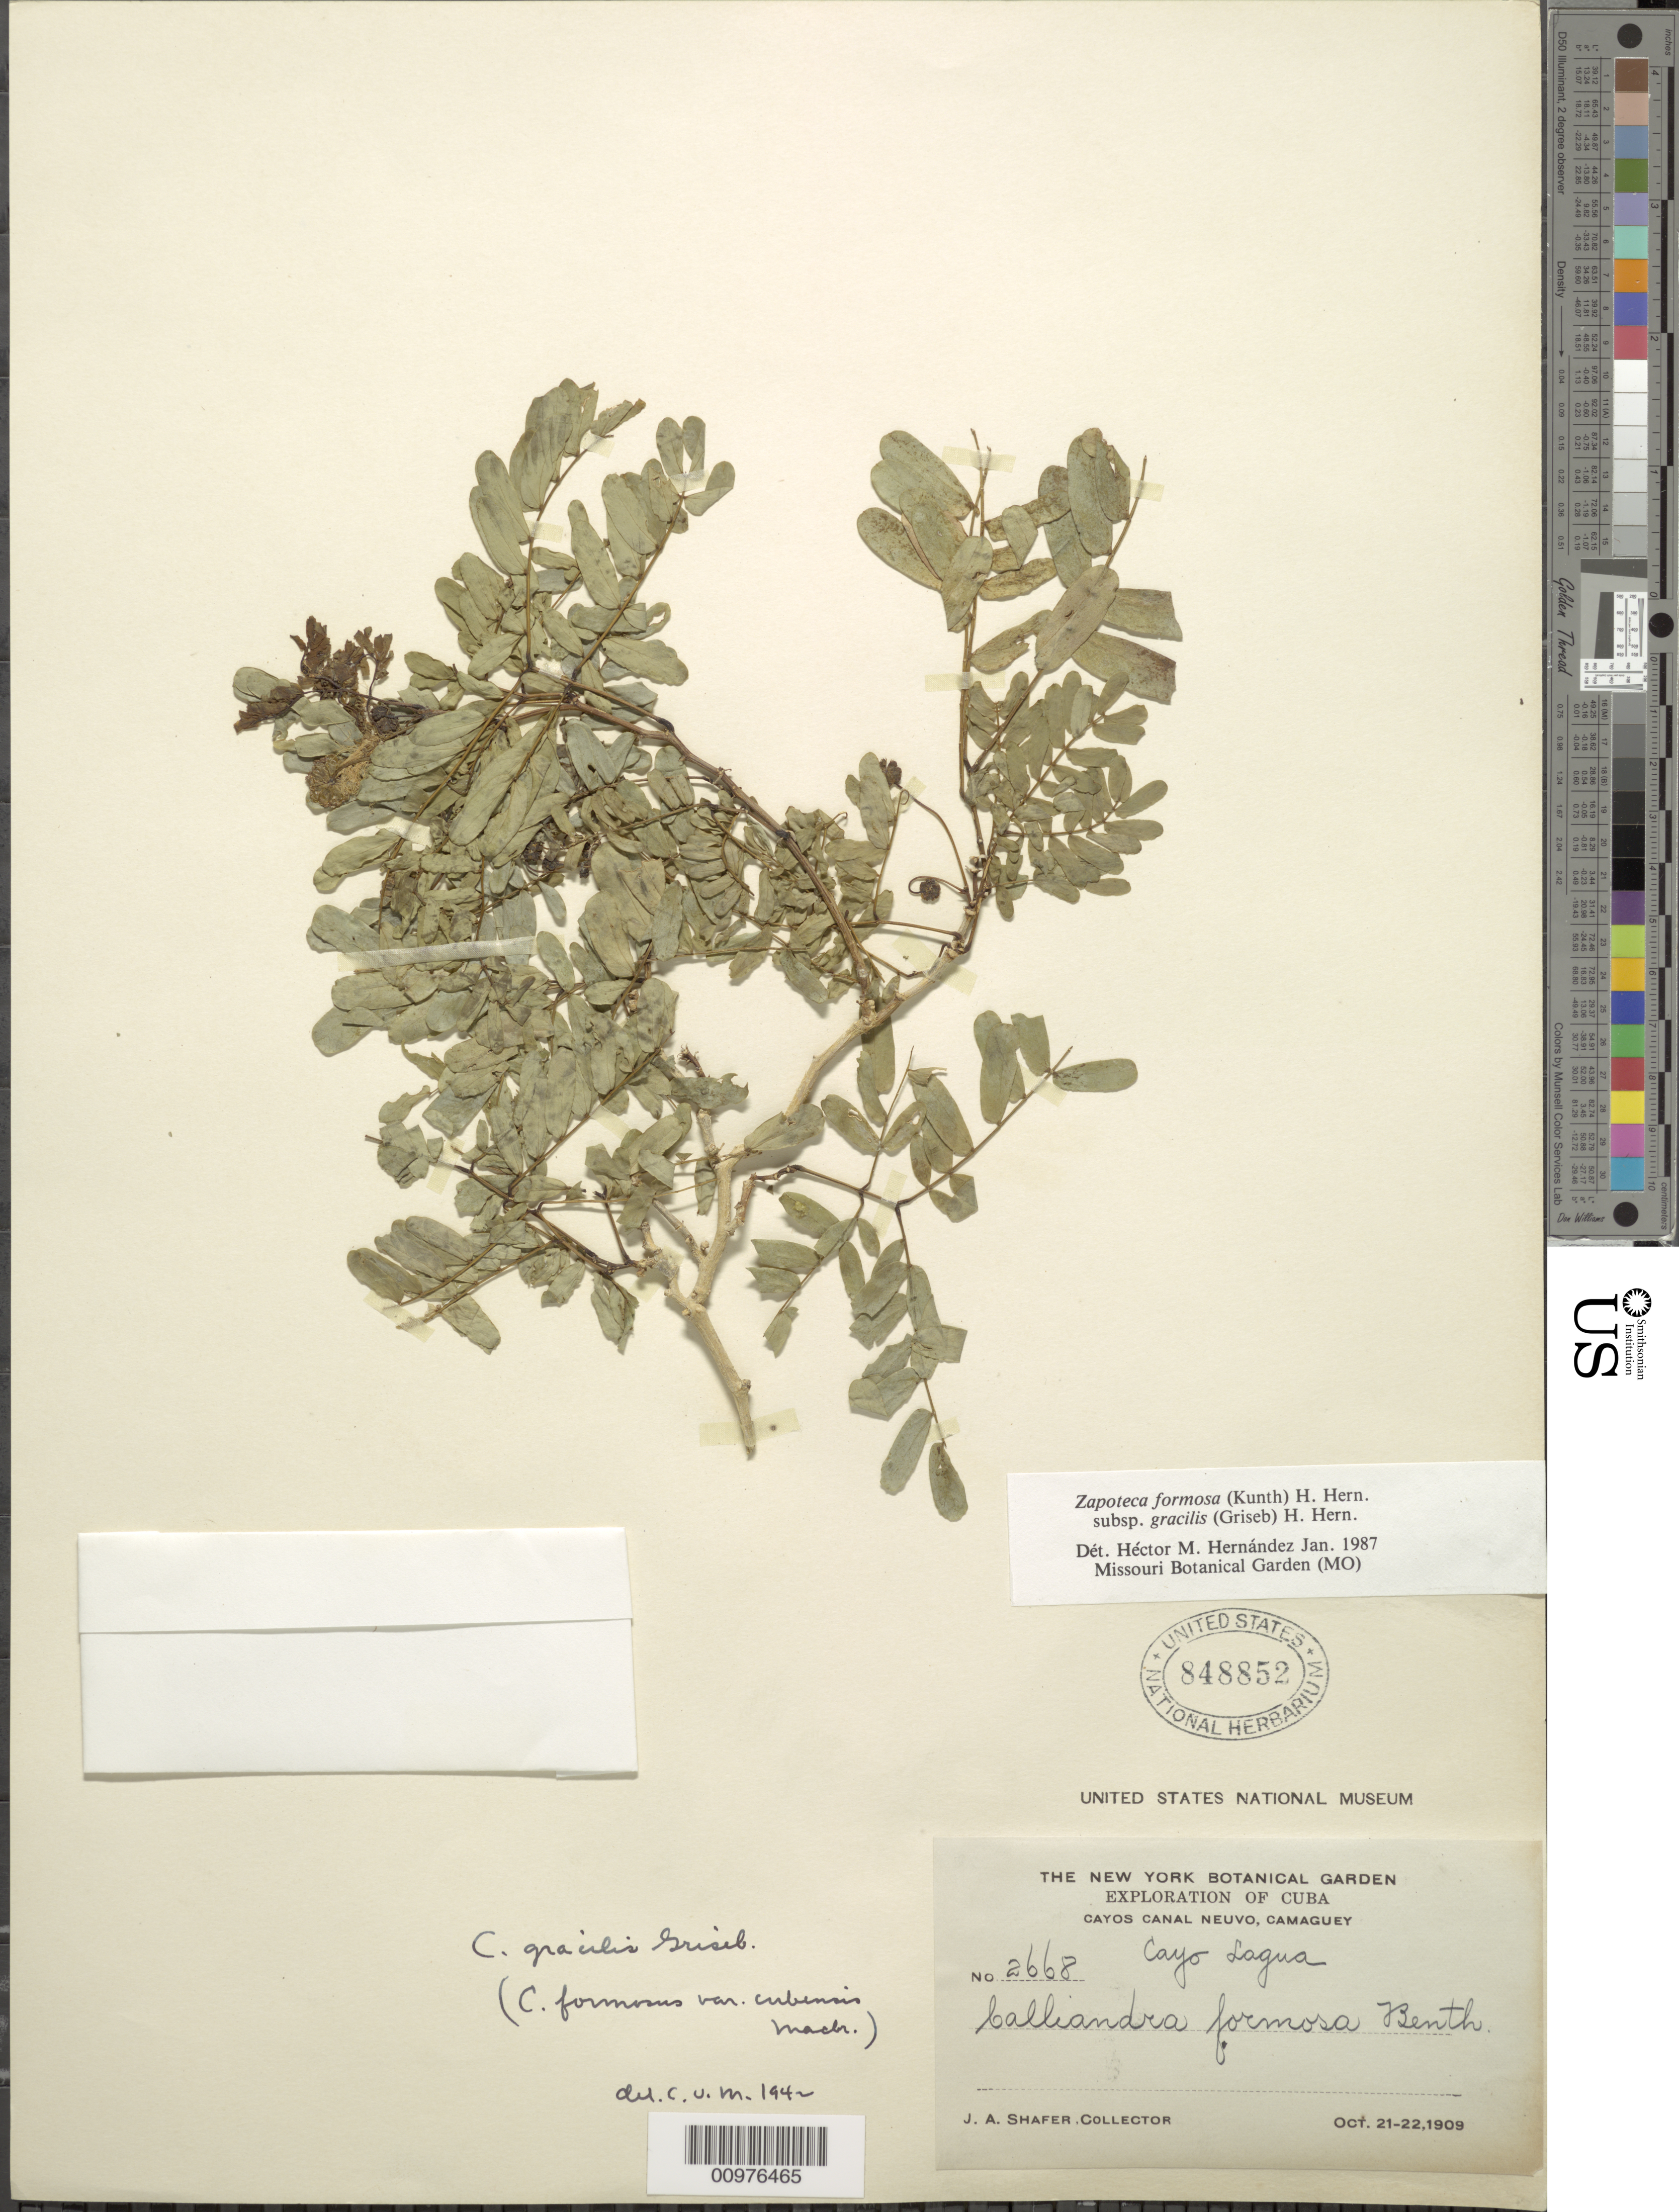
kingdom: Plantae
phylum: Tracheophyta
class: Magnoliopsida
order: Fabales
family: Fabaceae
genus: Zapoteca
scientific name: Zapoteca formosa subsp. gracilis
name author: (Griseb.) H.M. Hern.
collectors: J. A. Shafer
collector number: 2668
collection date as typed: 21 Oct 1909 to 22 Oct 1909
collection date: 1909-10-21/1909-10-22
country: Cuba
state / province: Camagüey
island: Cuba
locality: Cayos Canal Neuvo, Cayo Lagua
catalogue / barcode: US 848852